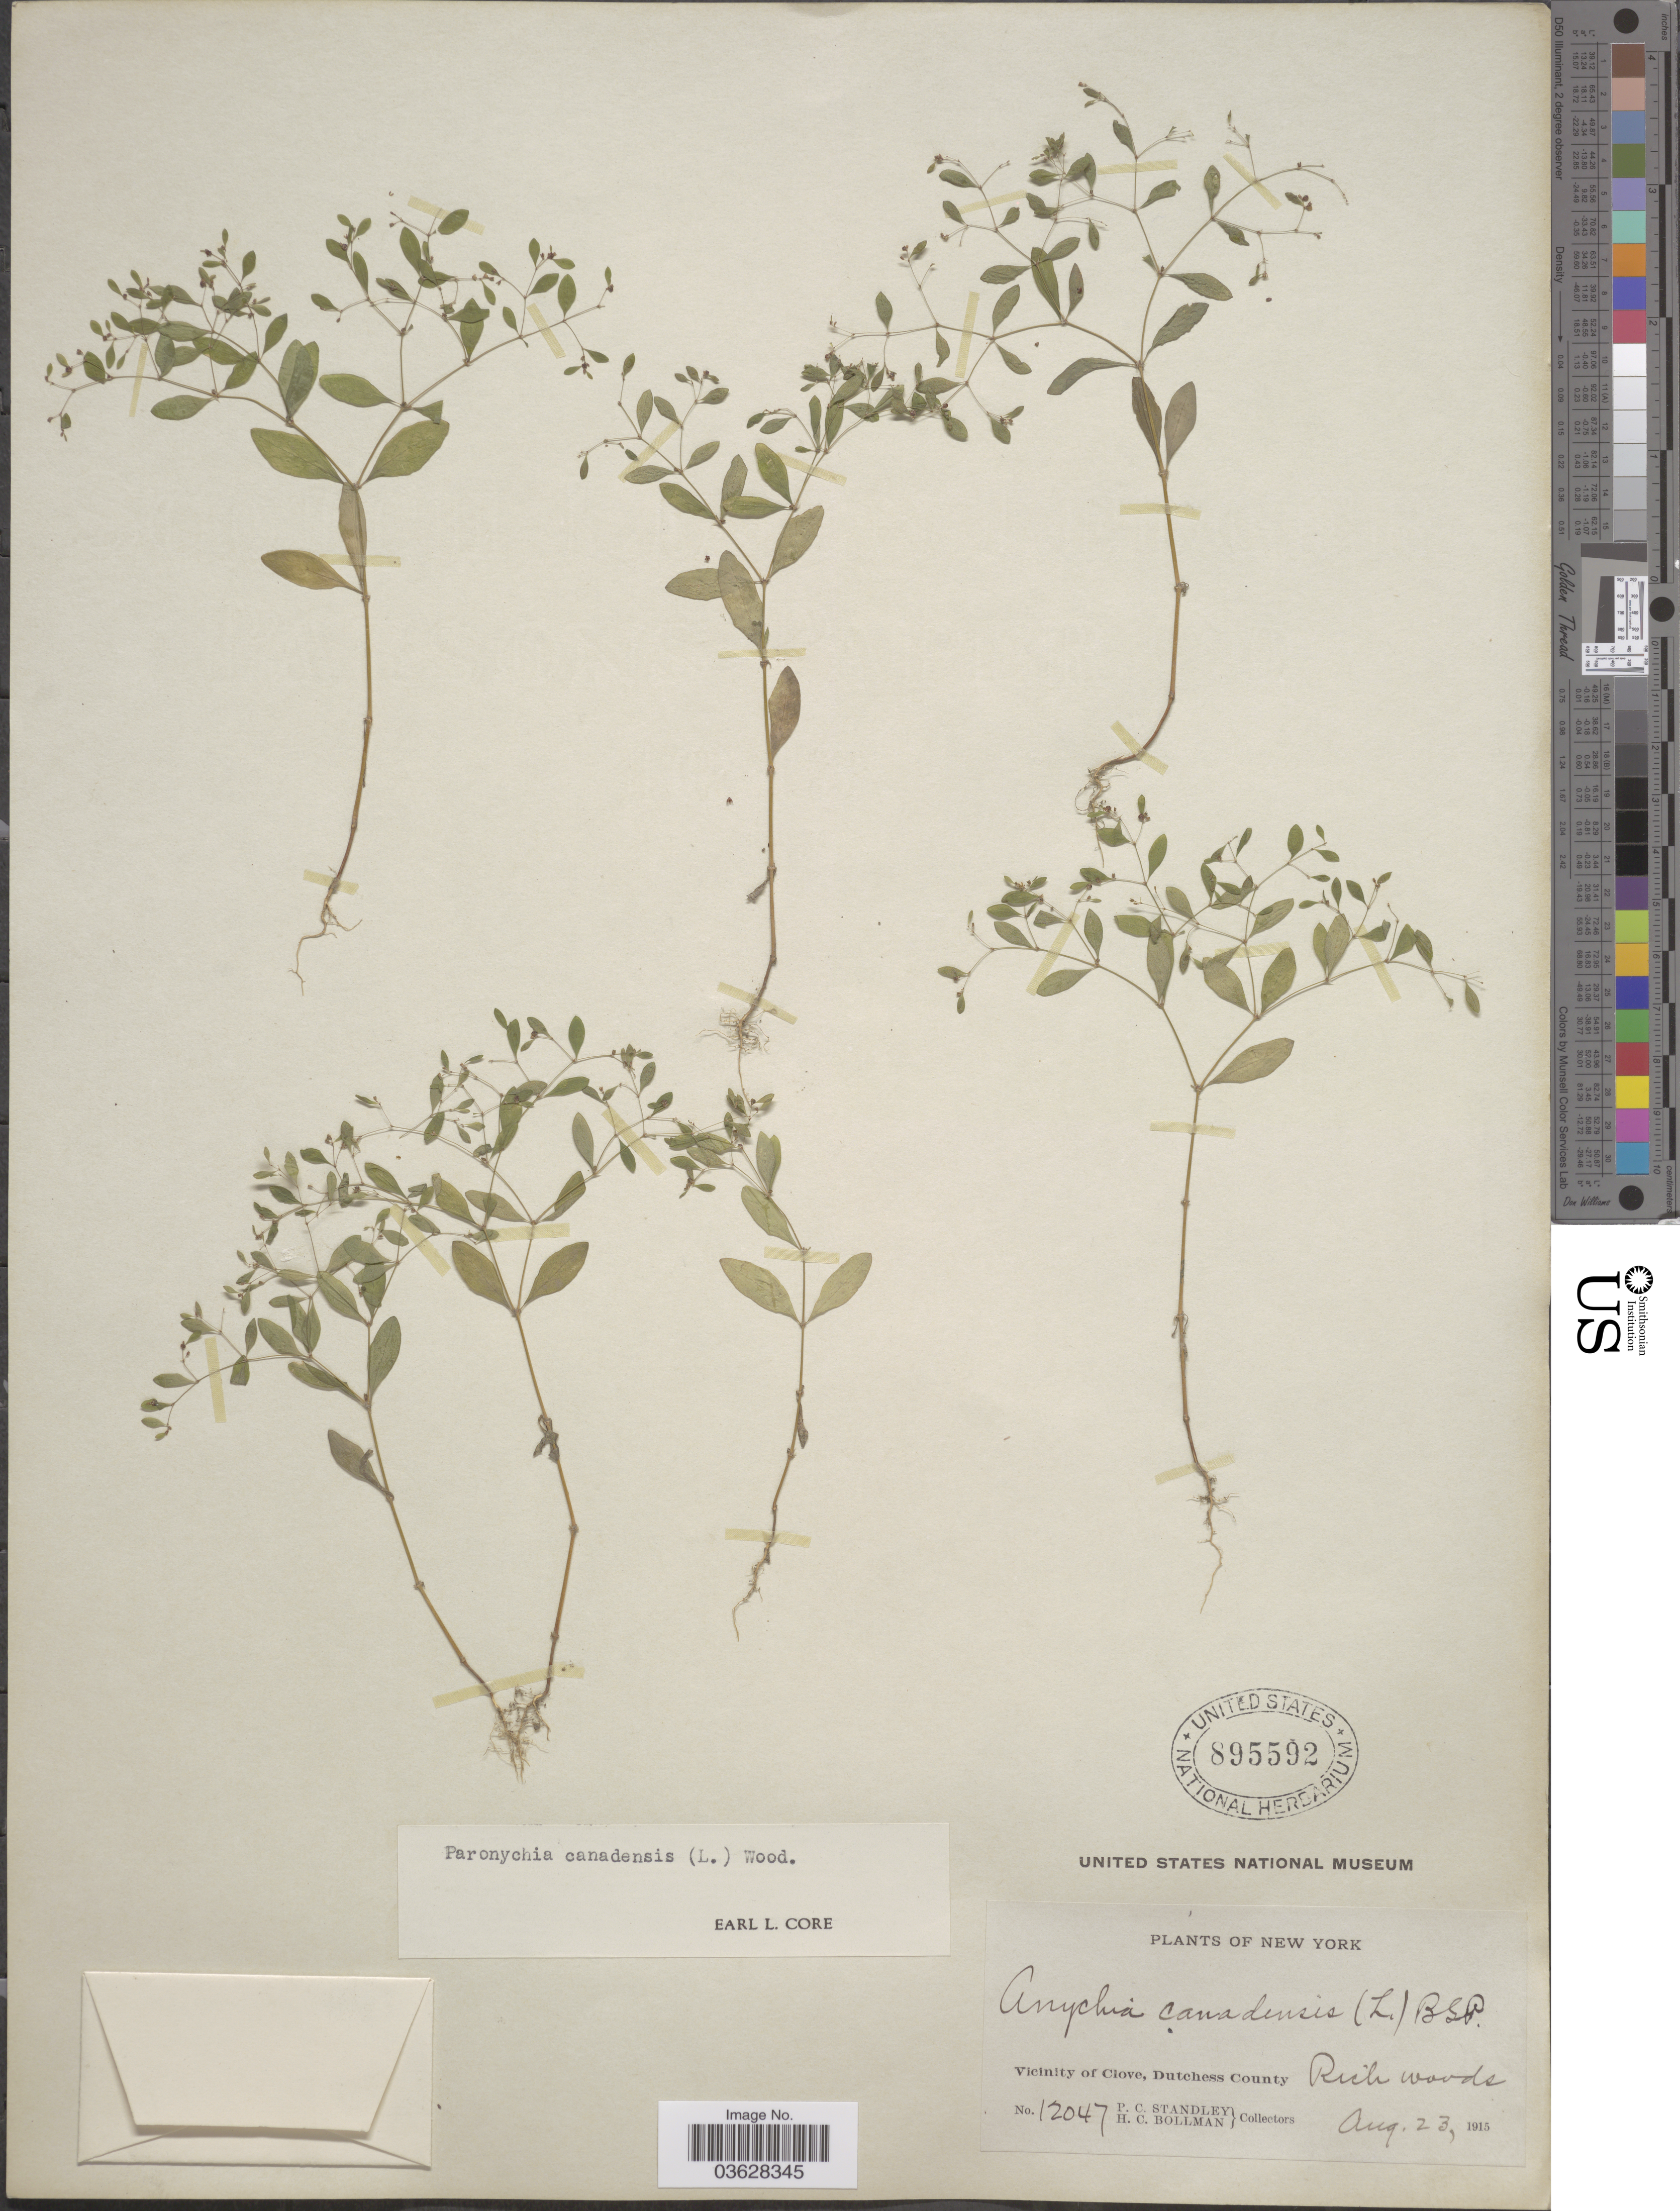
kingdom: Plantae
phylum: Tracheophyta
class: Magnoliopsida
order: Caryophyllales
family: Caryophyllaceae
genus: Paronychia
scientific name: Paronychia canadensis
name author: (L.) Alph. Wood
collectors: P. C. Standley & H. C. Bollman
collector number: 12047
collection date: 1915-08-23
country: United States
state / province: New York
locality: Vicinity of Clove, Dutchess County.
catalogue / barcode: US 895592